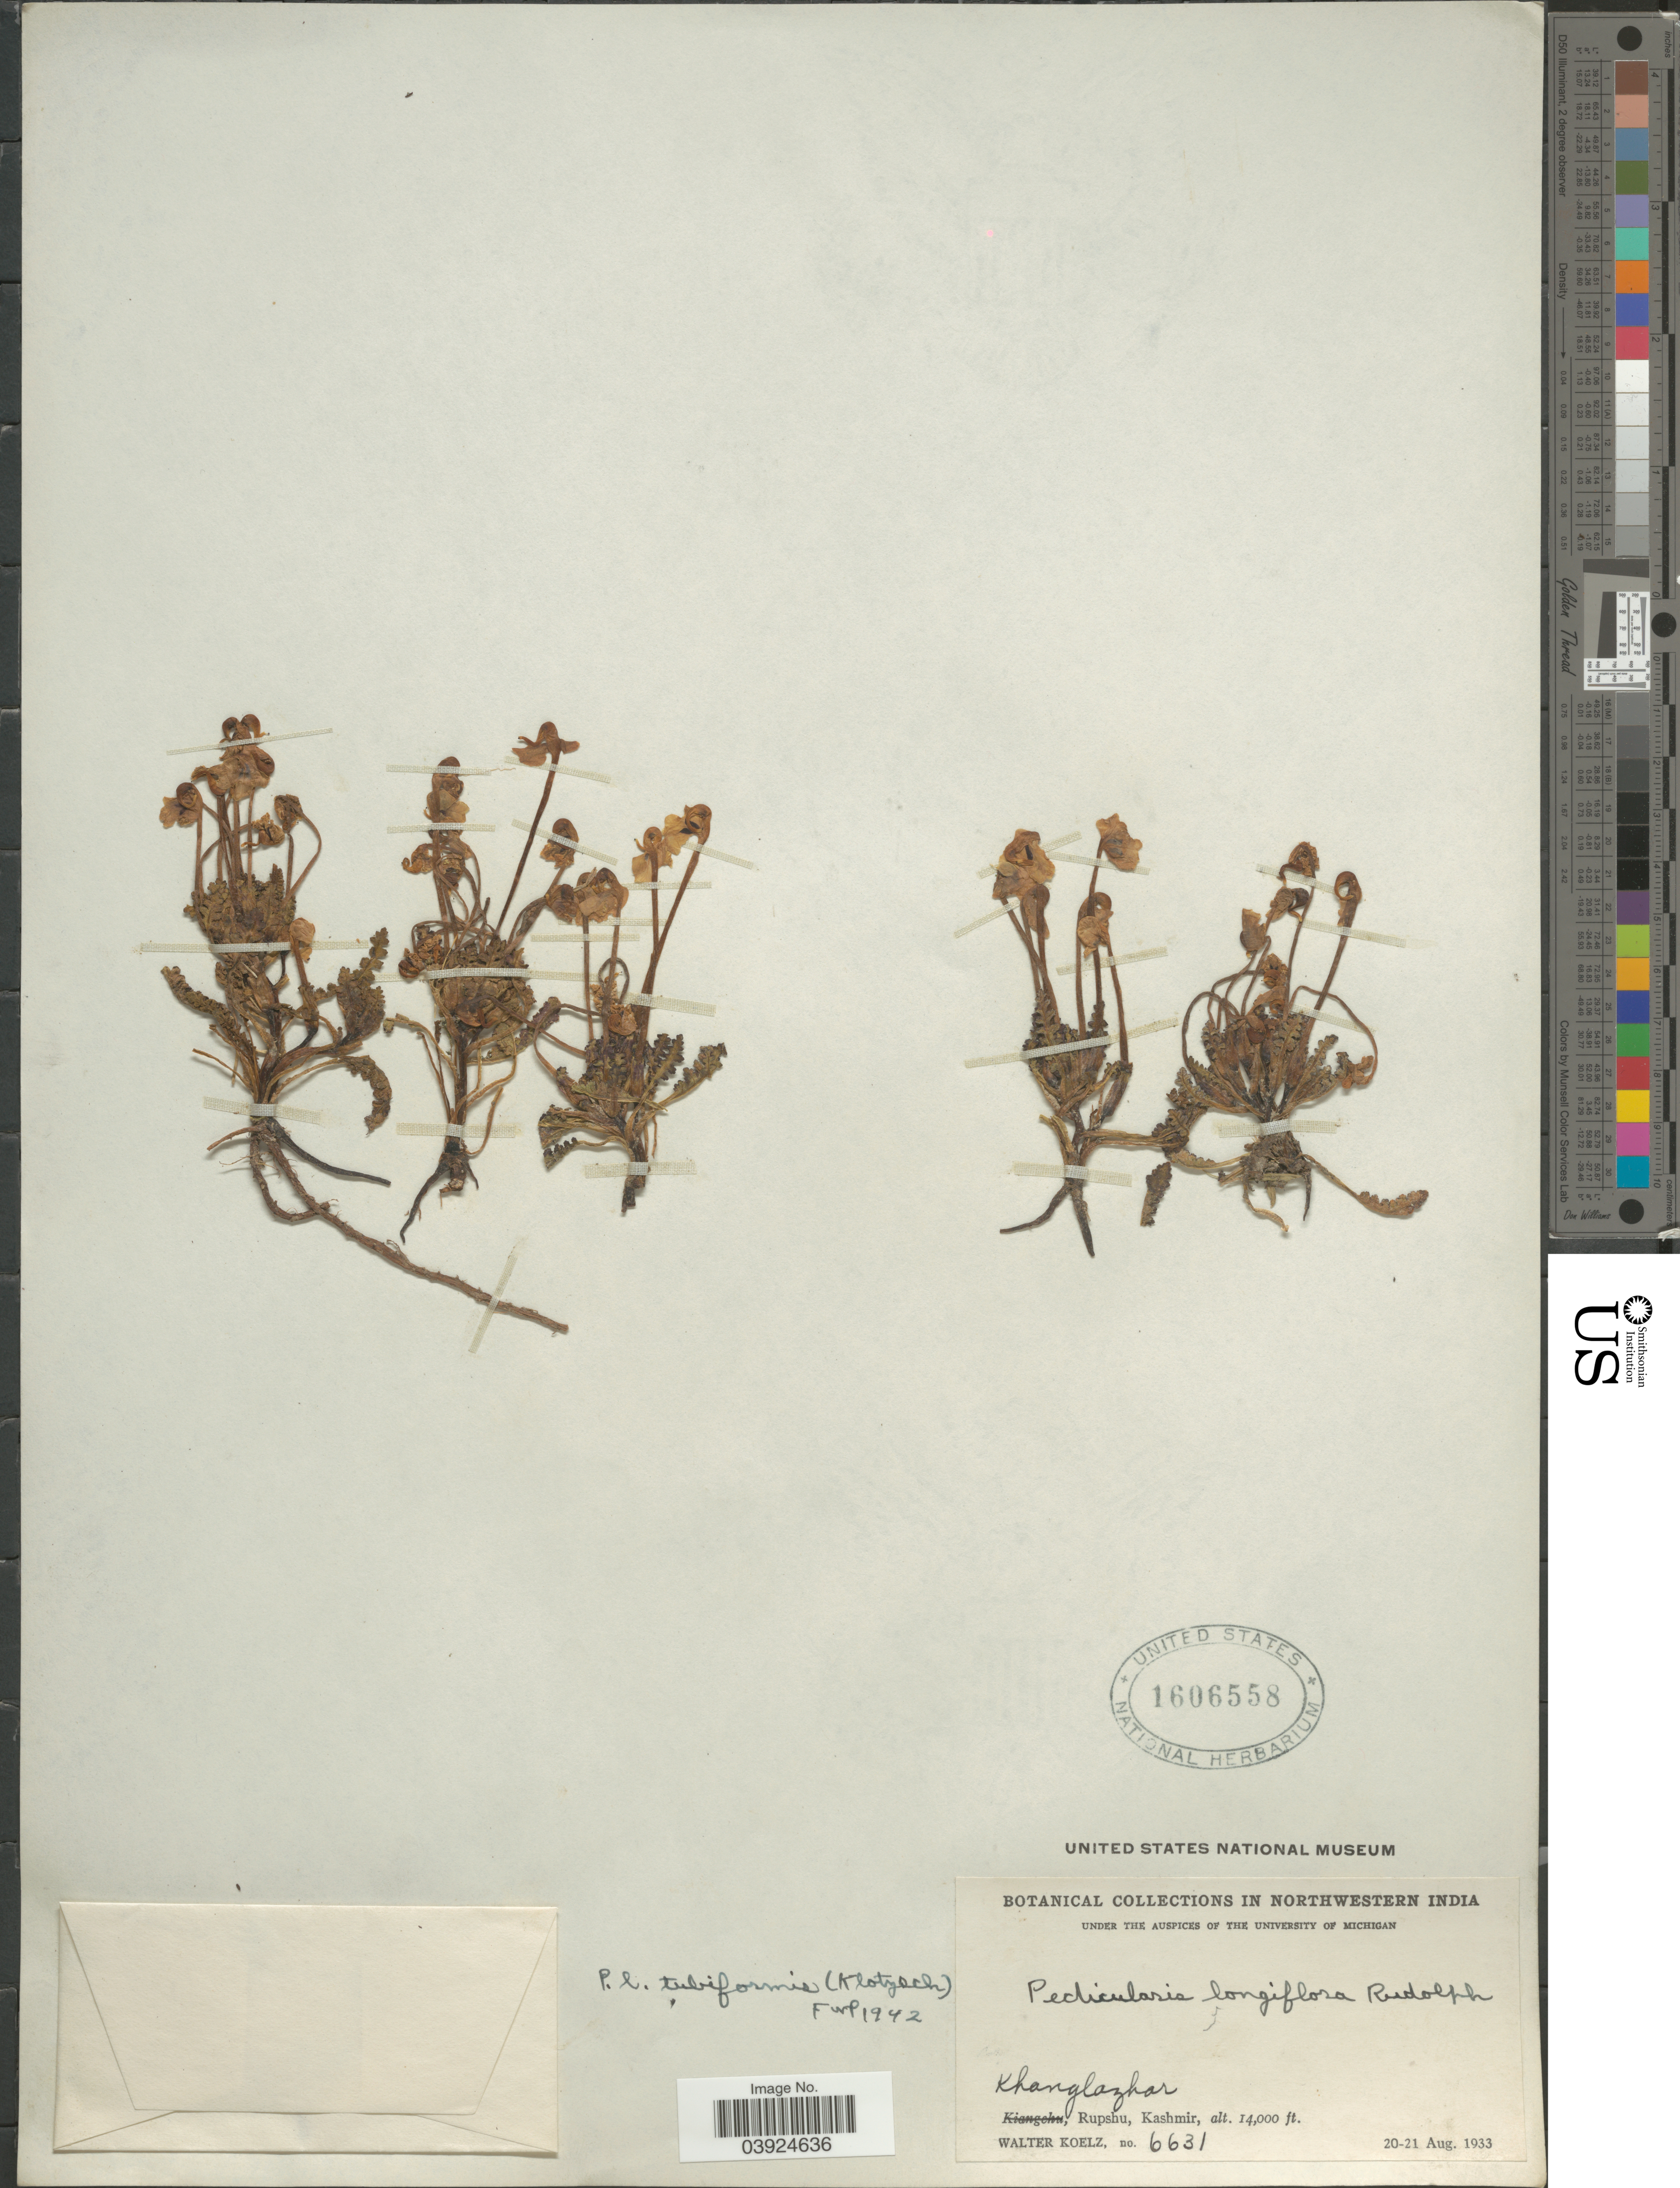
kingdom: Plantae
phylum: Tracheophyta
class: Magnoliopsida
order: Lamiales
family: Orobanchaceae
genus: Pedicularis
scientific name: Pedicularis longiflora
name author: Rudolph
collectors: W. N. Koelz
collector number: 6631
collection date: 1933-08-20/1933-08-21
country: India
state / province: Jammu and Kashmir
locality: Northwestern India. Khanglazhar. Rupshu, Kashmir.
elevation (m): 4267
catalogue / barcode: US 1606558